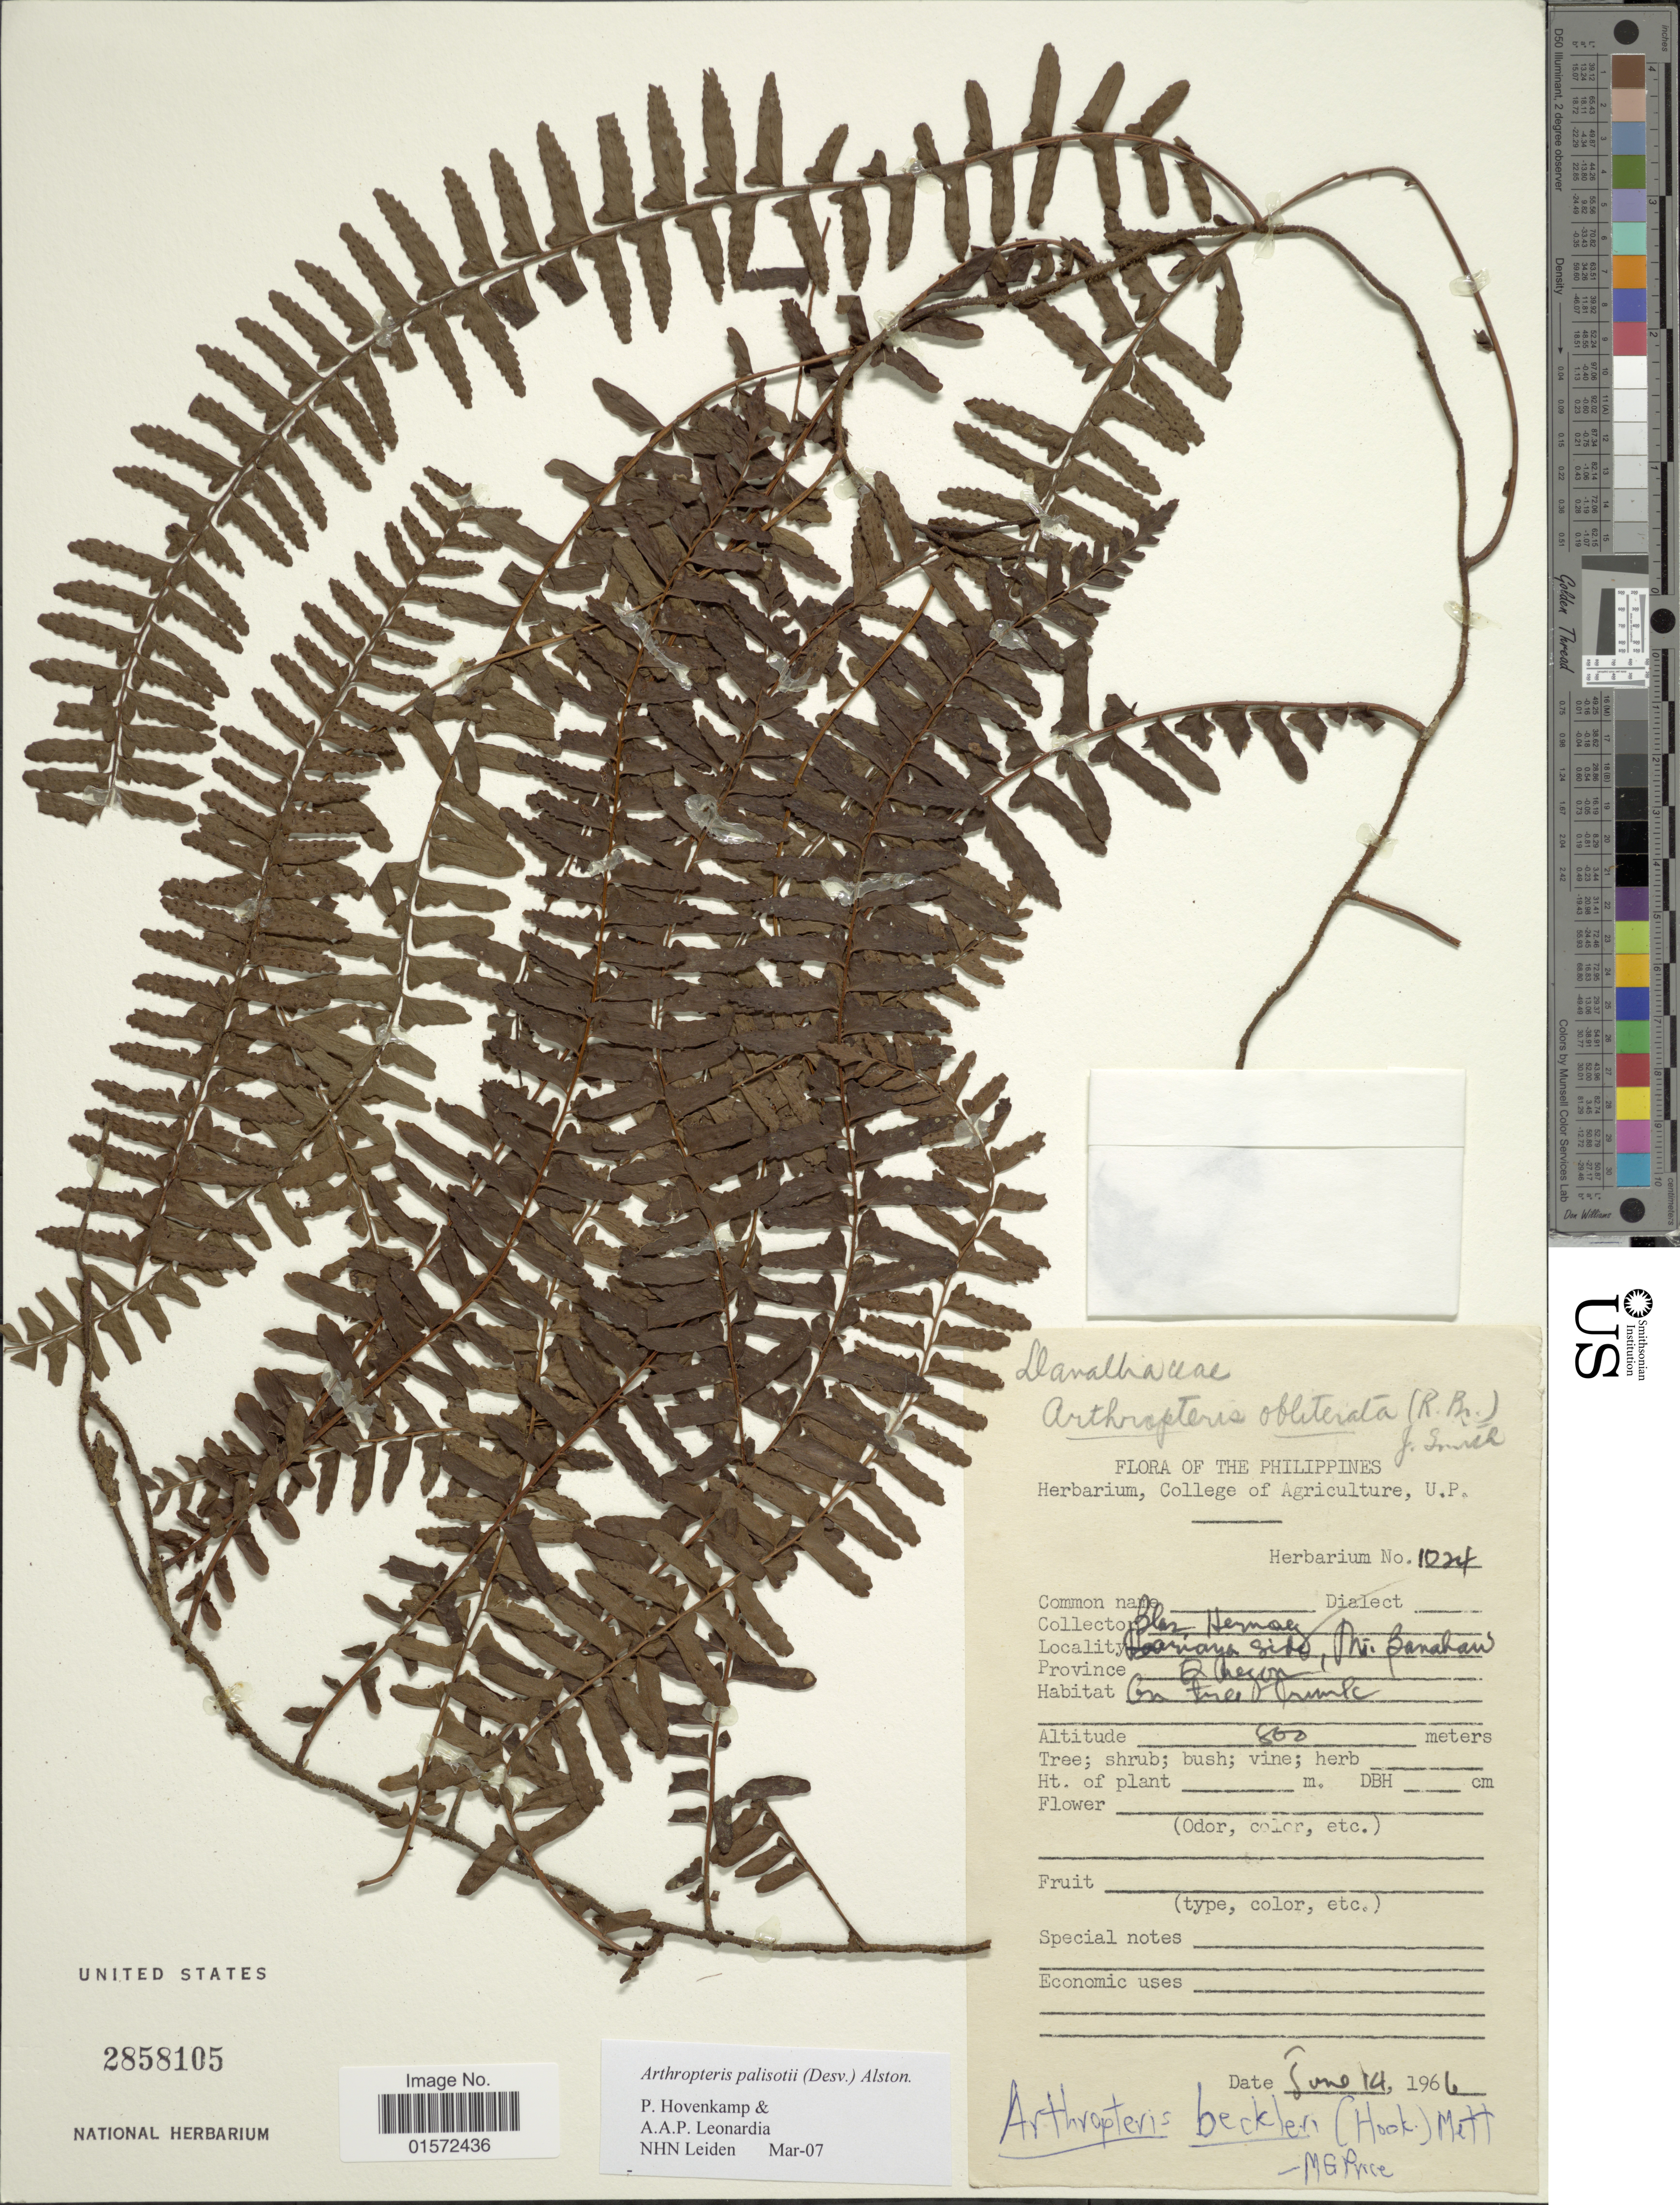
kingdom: Plantae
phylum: Tracheophyta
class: Polypodiopsida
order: Polypodiales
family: Tectariaceae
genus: Arthropteris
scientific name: Arthropteris palisotii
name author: (Desv.) Alston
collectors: B. Hermag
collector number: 1024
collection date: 1906-06-14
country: Philippines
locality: Philippines, Hariang site, Bi Banatan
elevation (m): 500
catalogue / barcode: US 2858105